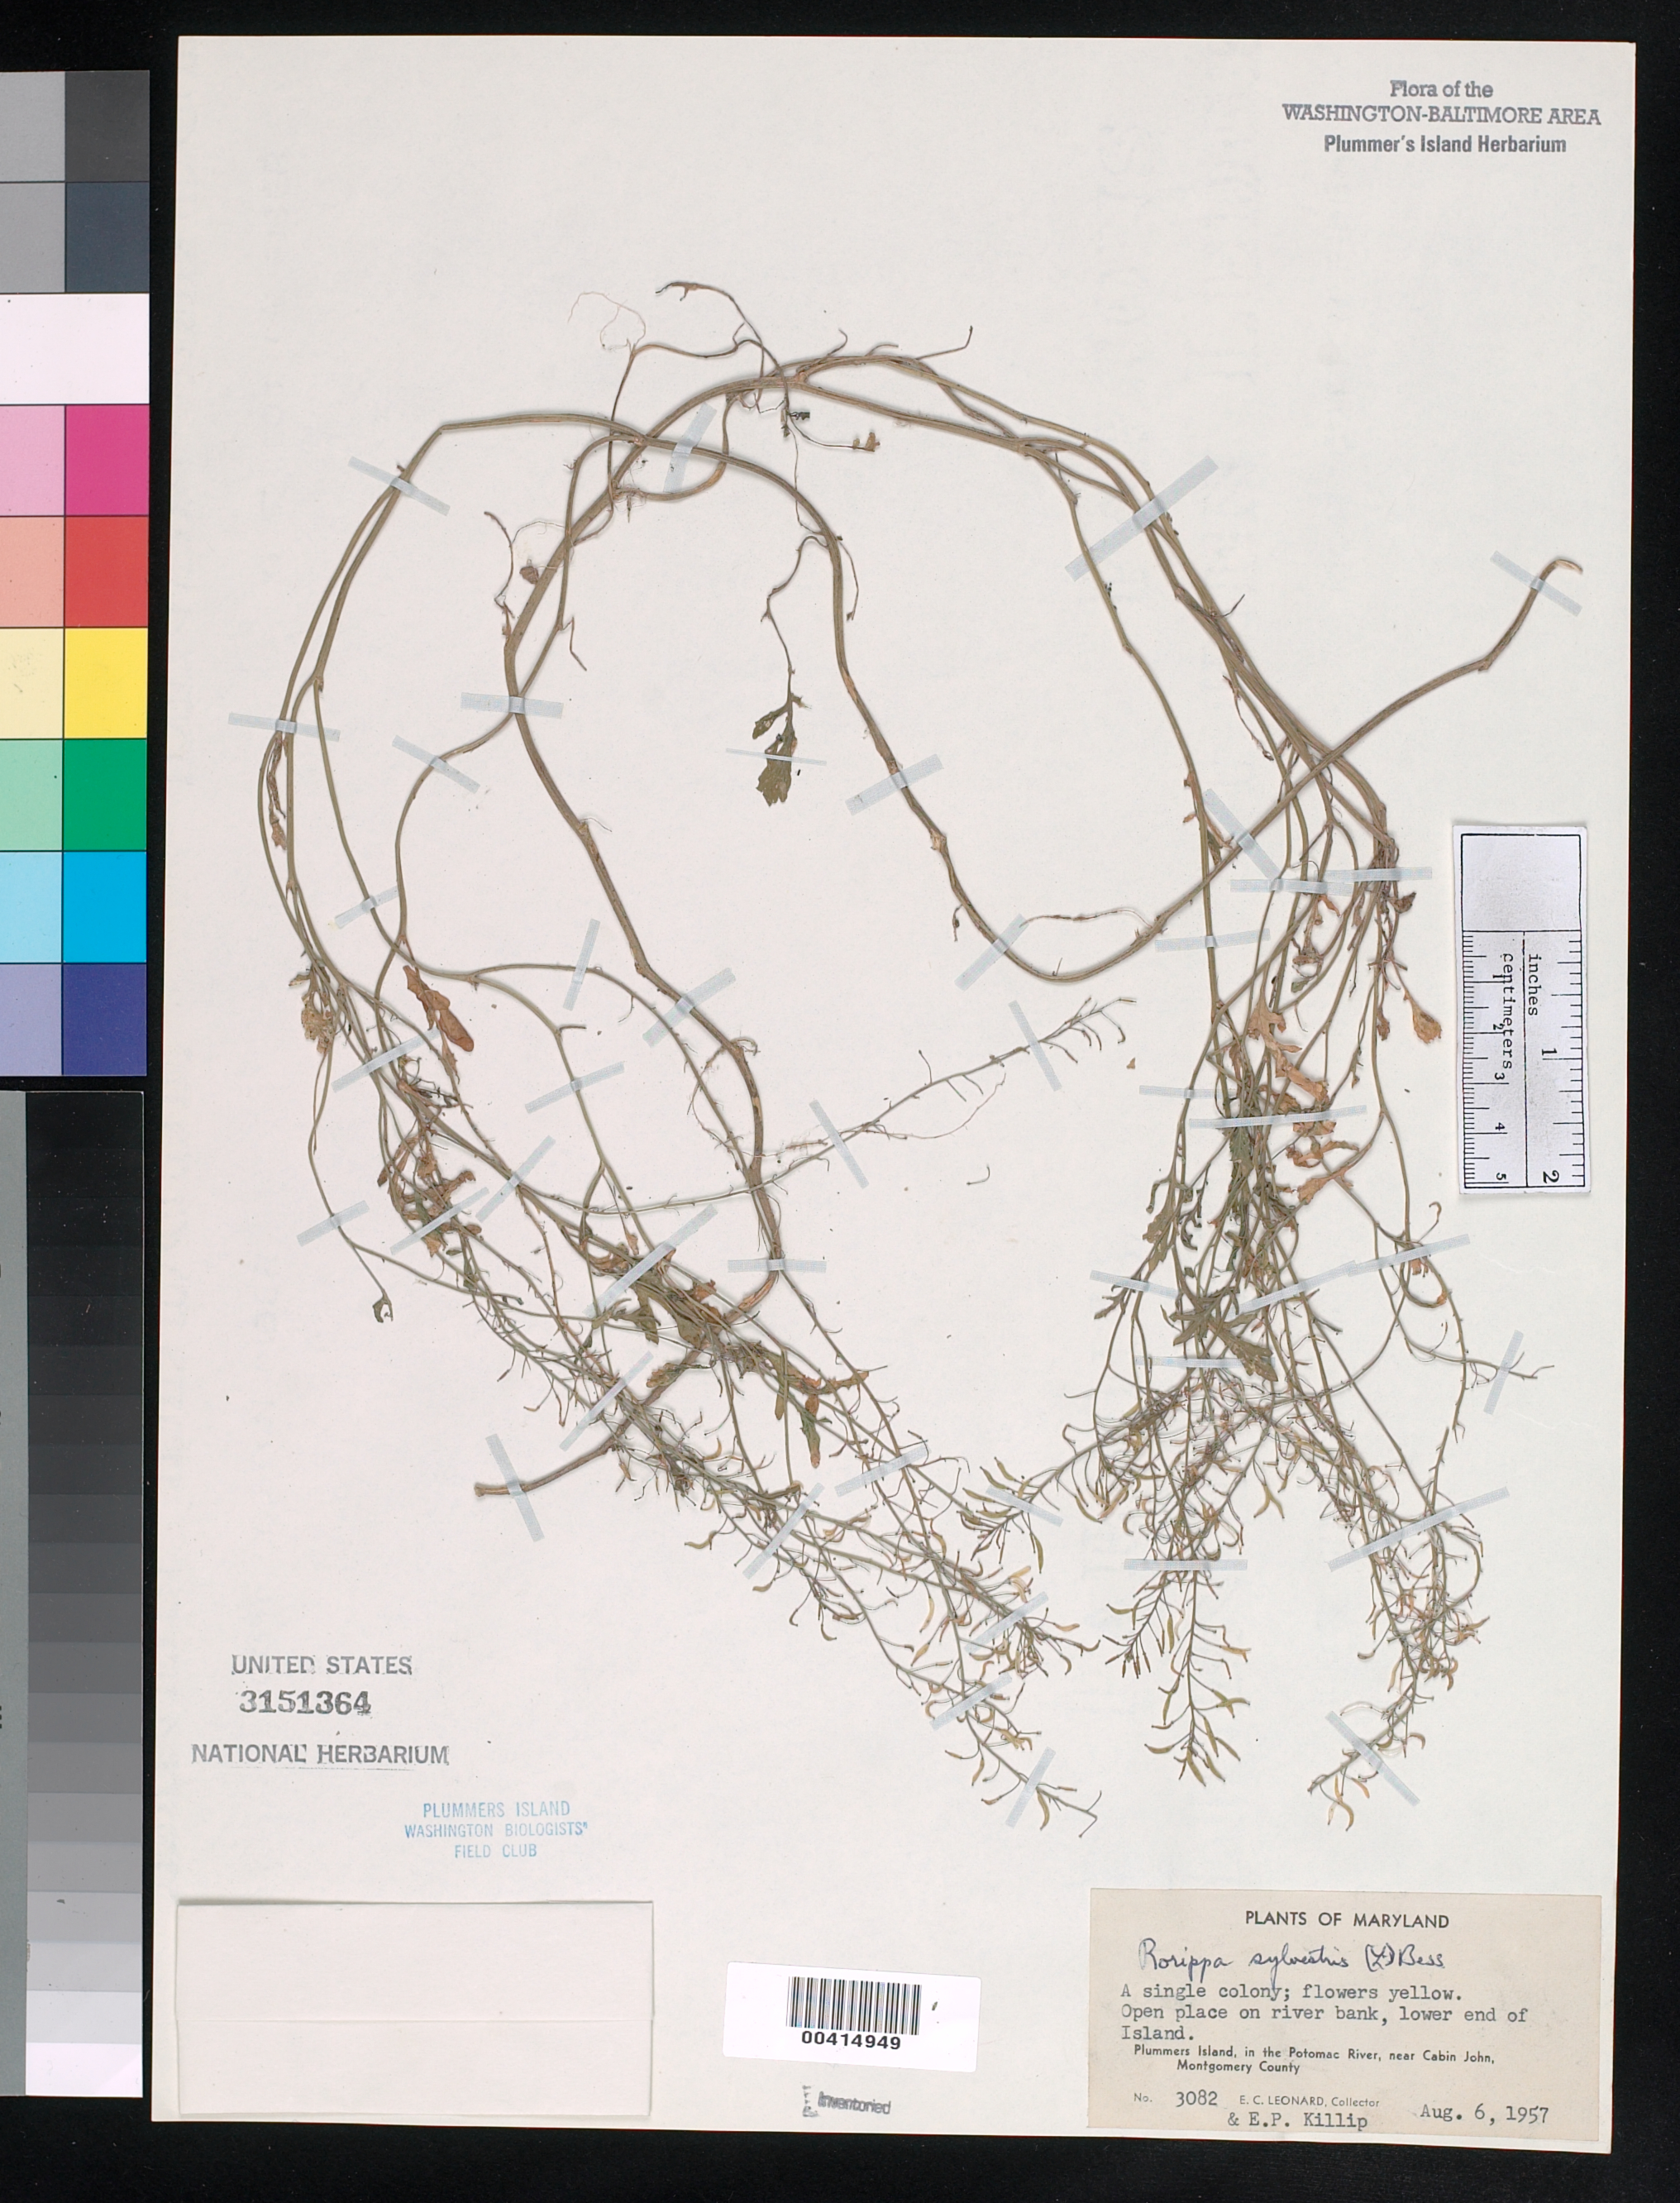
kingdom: Plantae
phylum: Tracheophyta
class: Magnoliopsida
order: Brassicales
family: Brassicaceae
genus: Rorippa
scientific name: Rorippa sylvestris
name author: (L.) Besser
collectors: E. C. Leonard & E. P. Killip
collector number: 3082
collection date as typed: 06 Aug 1957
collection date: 1957-08-06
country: United States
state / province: Maryland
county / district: Montgomery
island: Plummers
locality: Plummer's Island; lower end of Island C. & O. Canal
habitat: Open place on river bank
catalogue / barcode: US 3151364